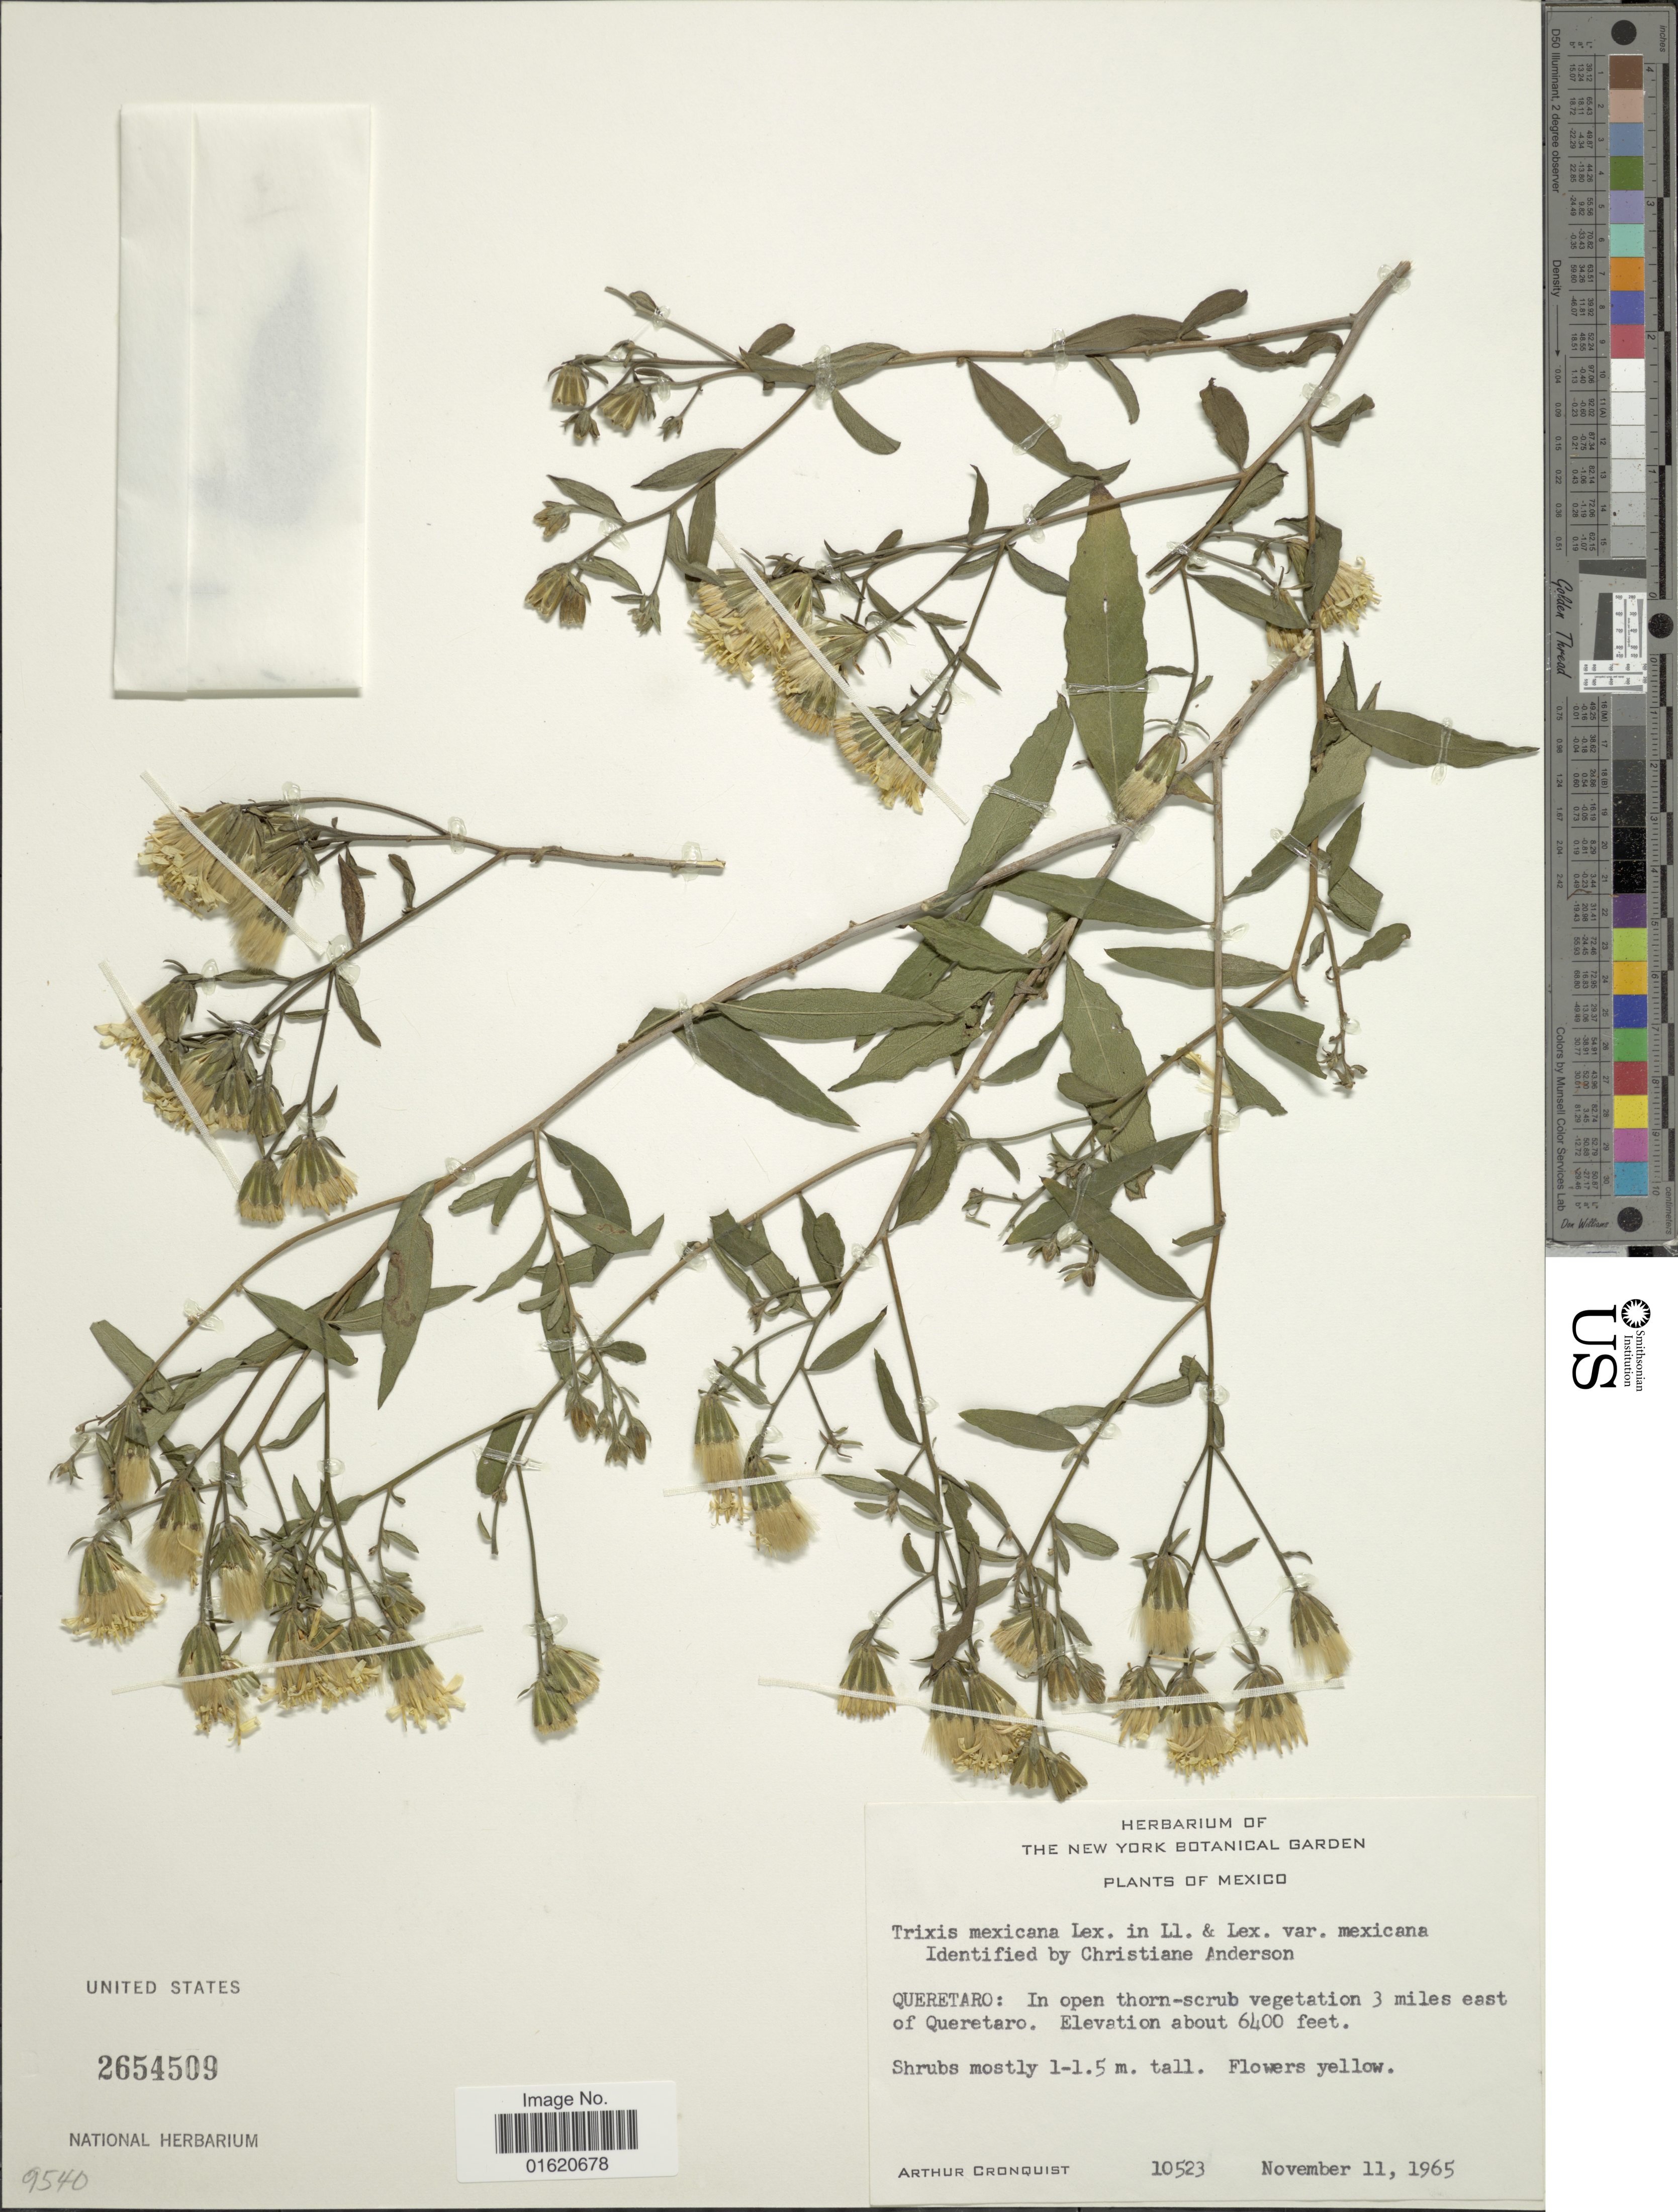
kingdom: Plantae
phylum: Tracheophyta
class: Magnoliopsida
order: Asterales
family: Asteraceae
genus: Trixis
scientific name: Trixis mexicana var. mexicana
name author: Lex.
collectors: A. J. Cronquist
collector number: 10523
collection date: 1965-11-11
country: Mexico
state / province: Querétaro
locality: In open thorn-shrub vegetation 3 miles east of Queretero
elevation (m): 1951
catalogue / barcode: US 2654506